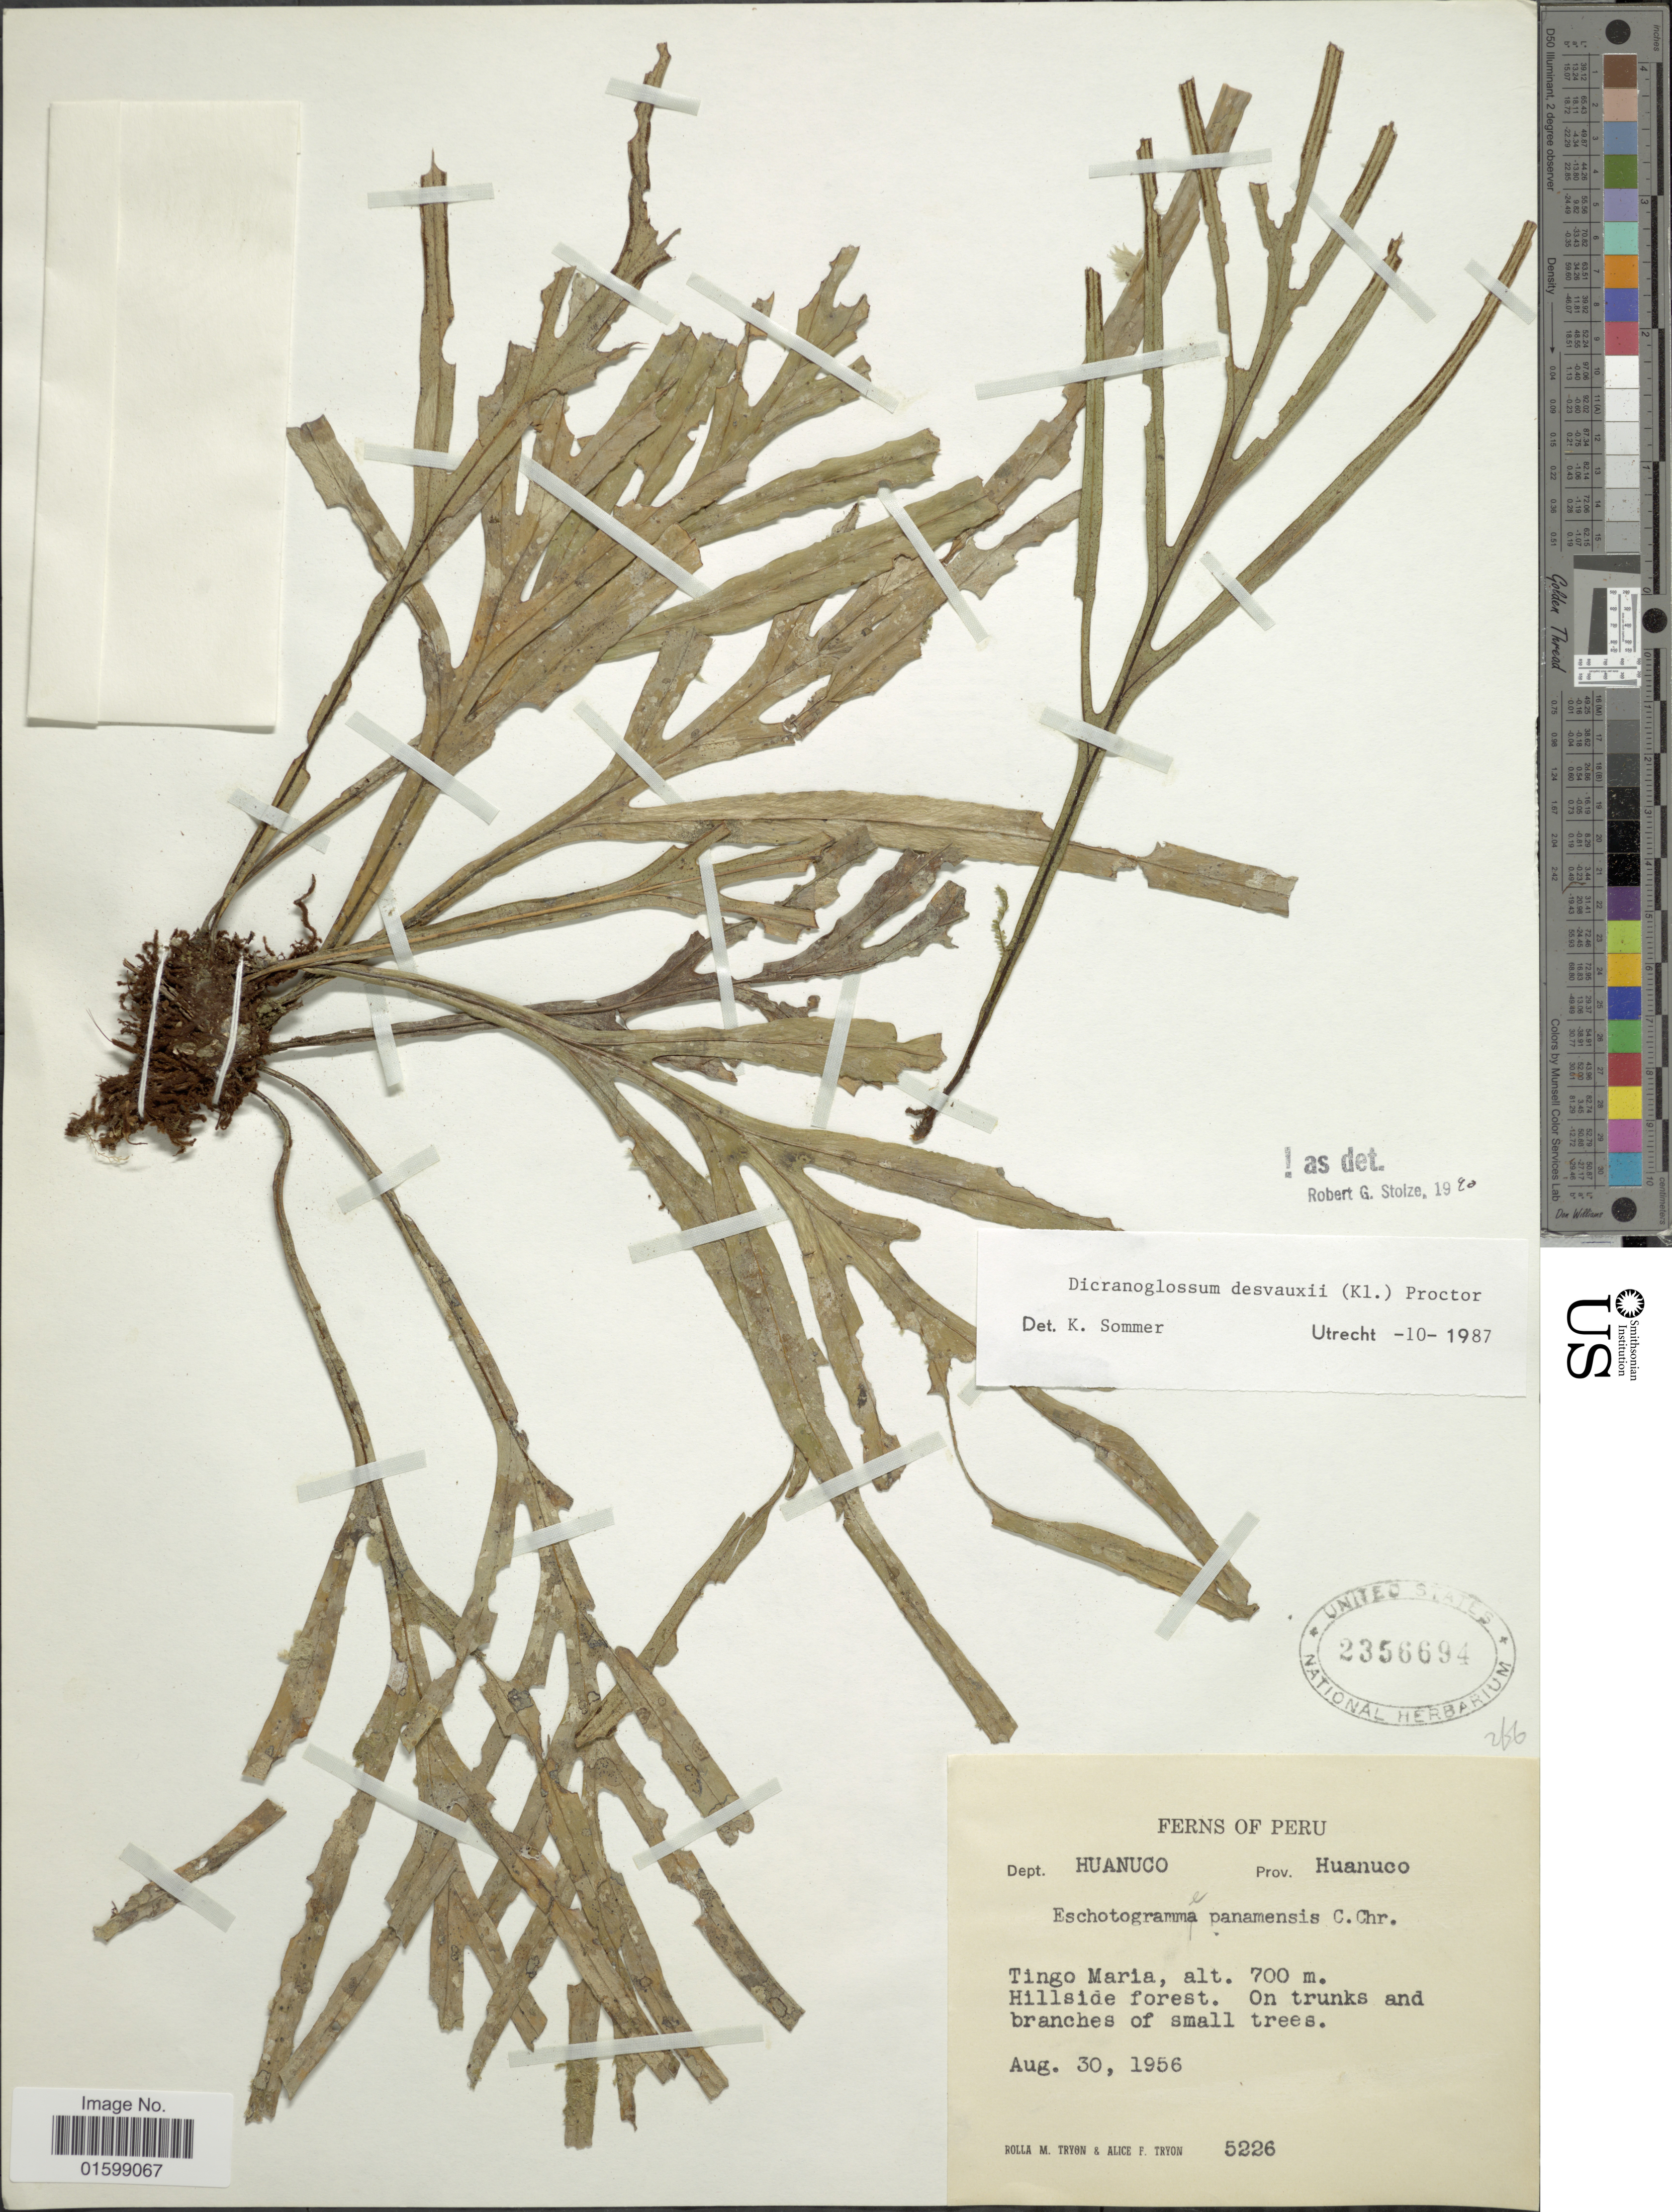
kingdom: Plantae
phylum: Tracheophyta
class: Polypodiopsida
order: Polypodiales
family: Polypodiaceae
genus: Pleopeltis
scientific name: Pleopeltis desvauxii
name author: (Klotzsch) Salino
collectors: R. M. Tryon & A. F. Tryon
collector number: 5226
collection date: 1956-08-30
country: Peru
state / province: Huánuco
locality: Tingo Maria, Hillside forest, on trunks and branches of small tree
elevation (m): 700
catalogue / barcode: US 2356694